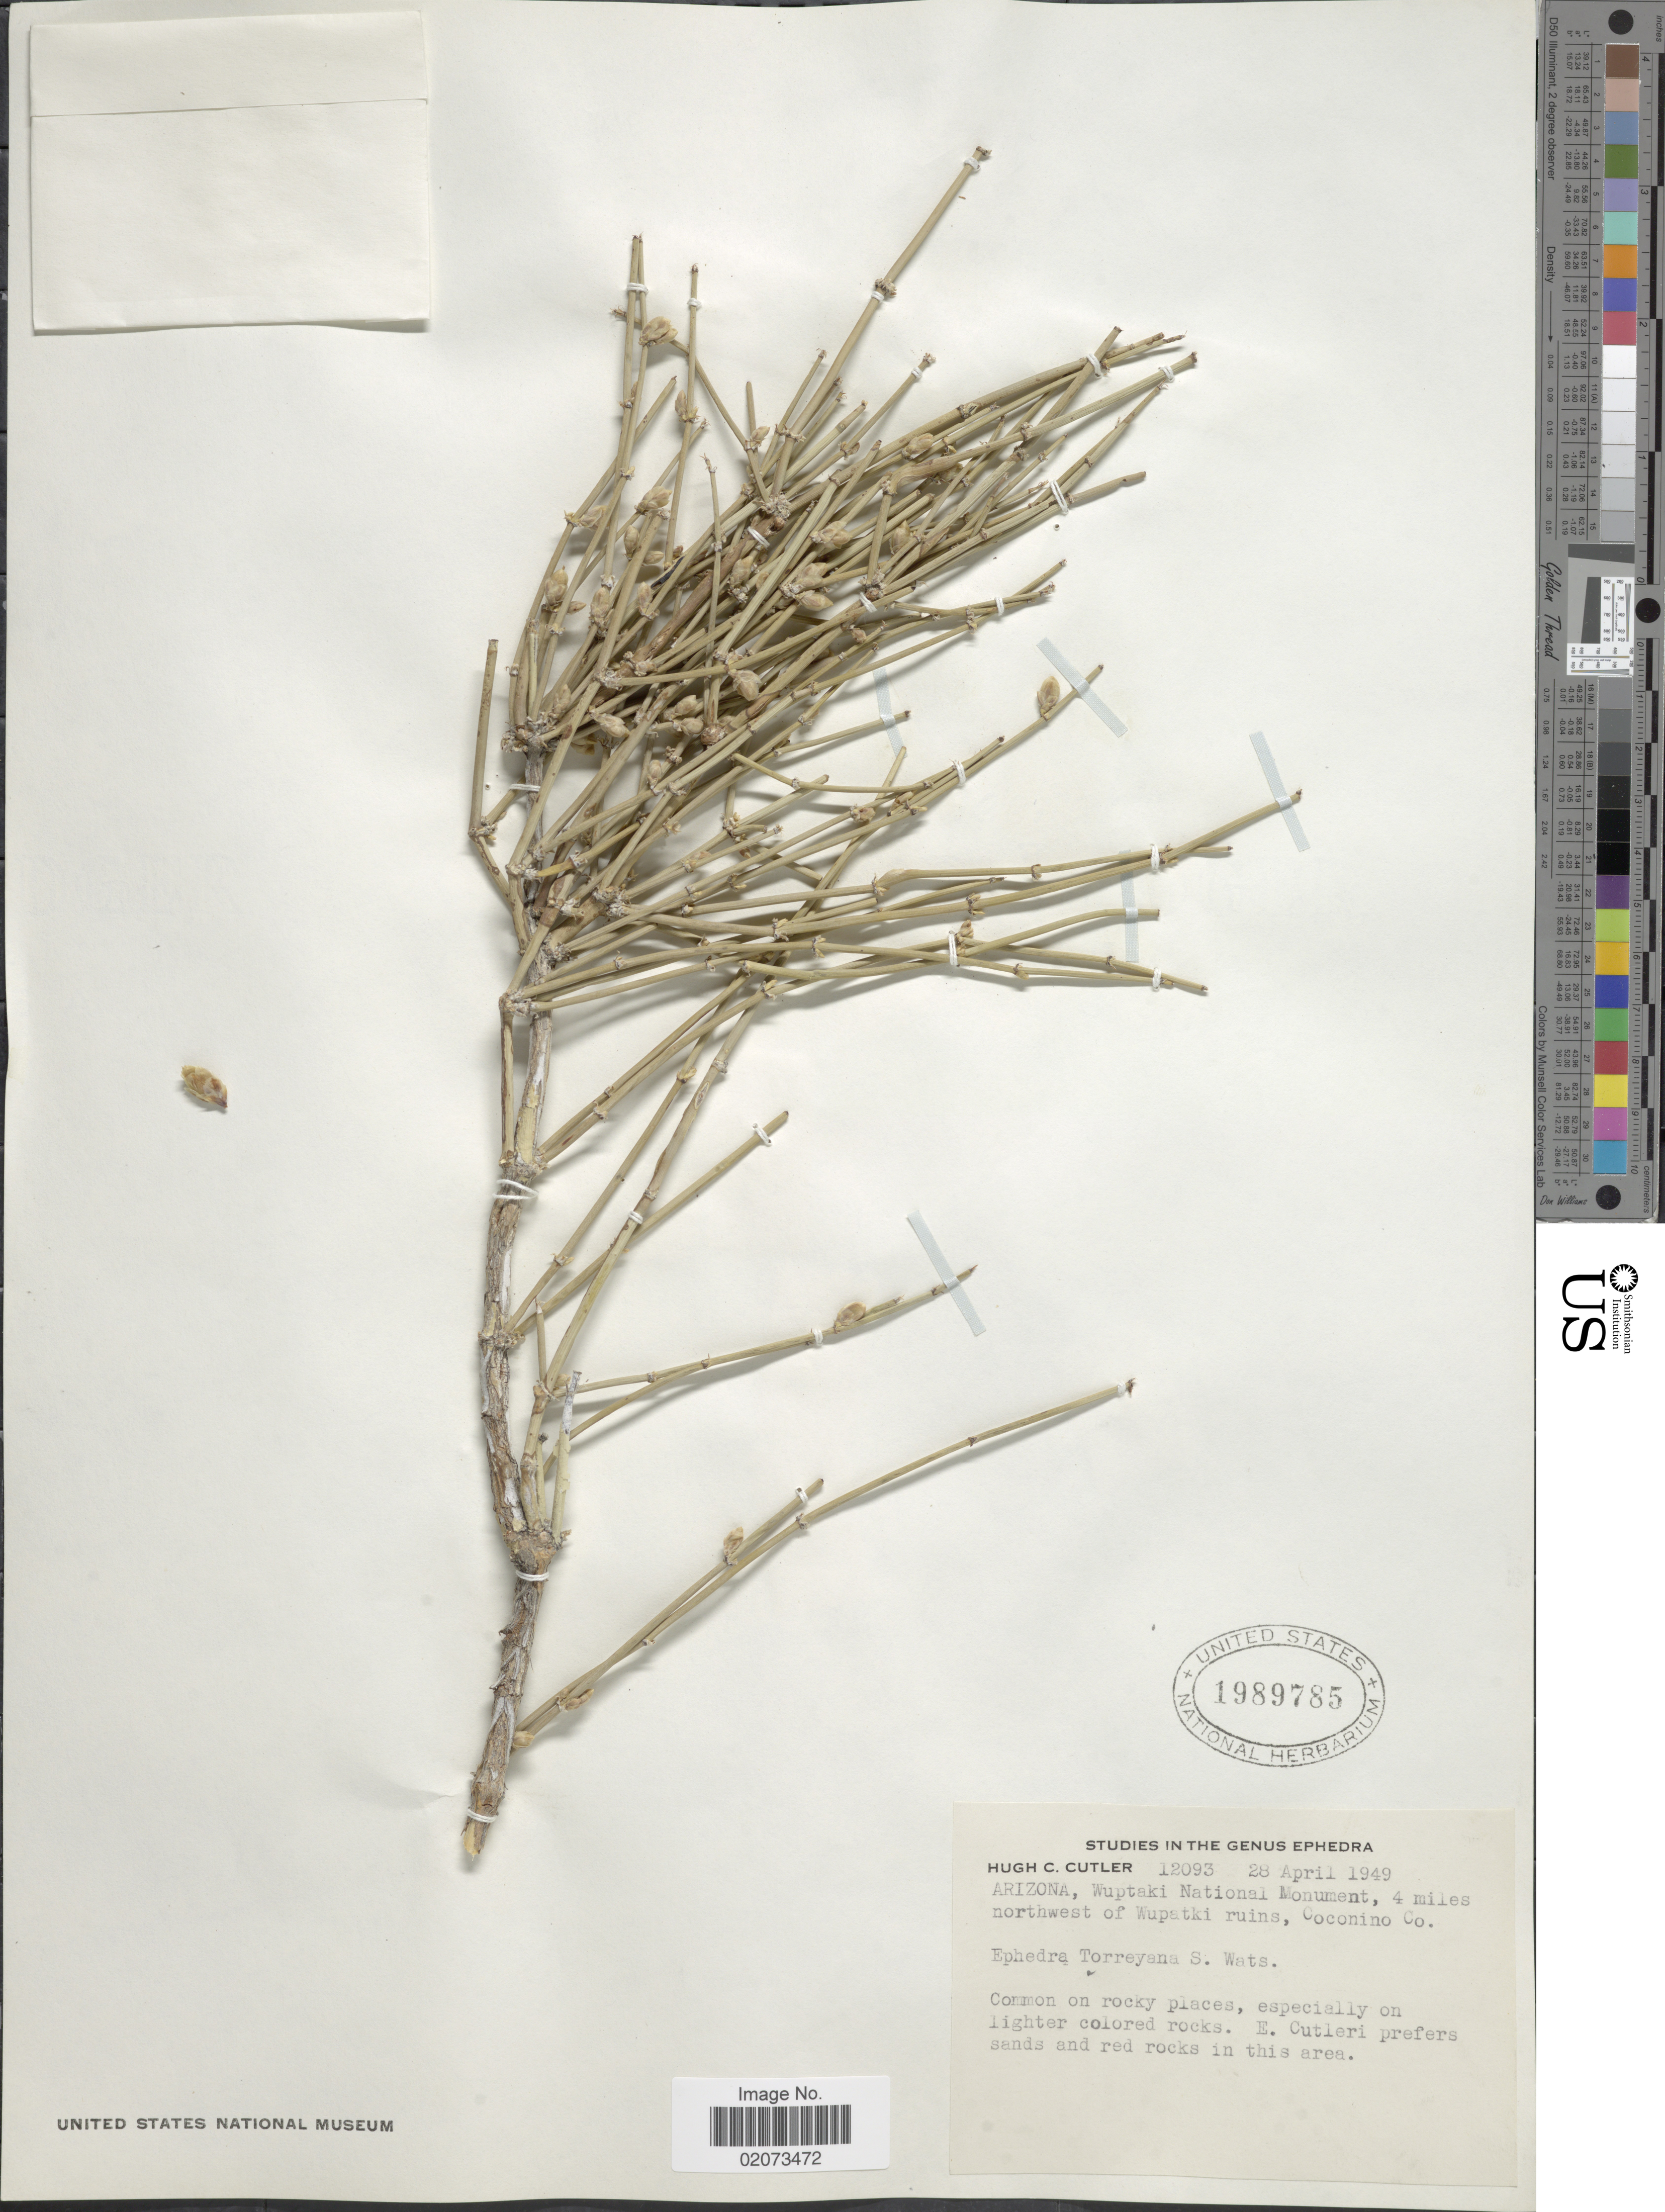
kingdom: Plantae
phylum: Tracheophyta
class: Gnetopsida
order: Ephedrales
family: Ephedraceae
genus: Ephedra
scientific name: Ephedra torreyana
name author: S. Watson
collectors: H. C. Cutler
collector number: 12093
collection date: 1949-04-28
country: United States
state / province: Arizona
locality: Arizona, Wuptaki National Monument, 4 miles northwest of Wupatki ruins, Coconino Co.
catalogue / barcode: US 1989785